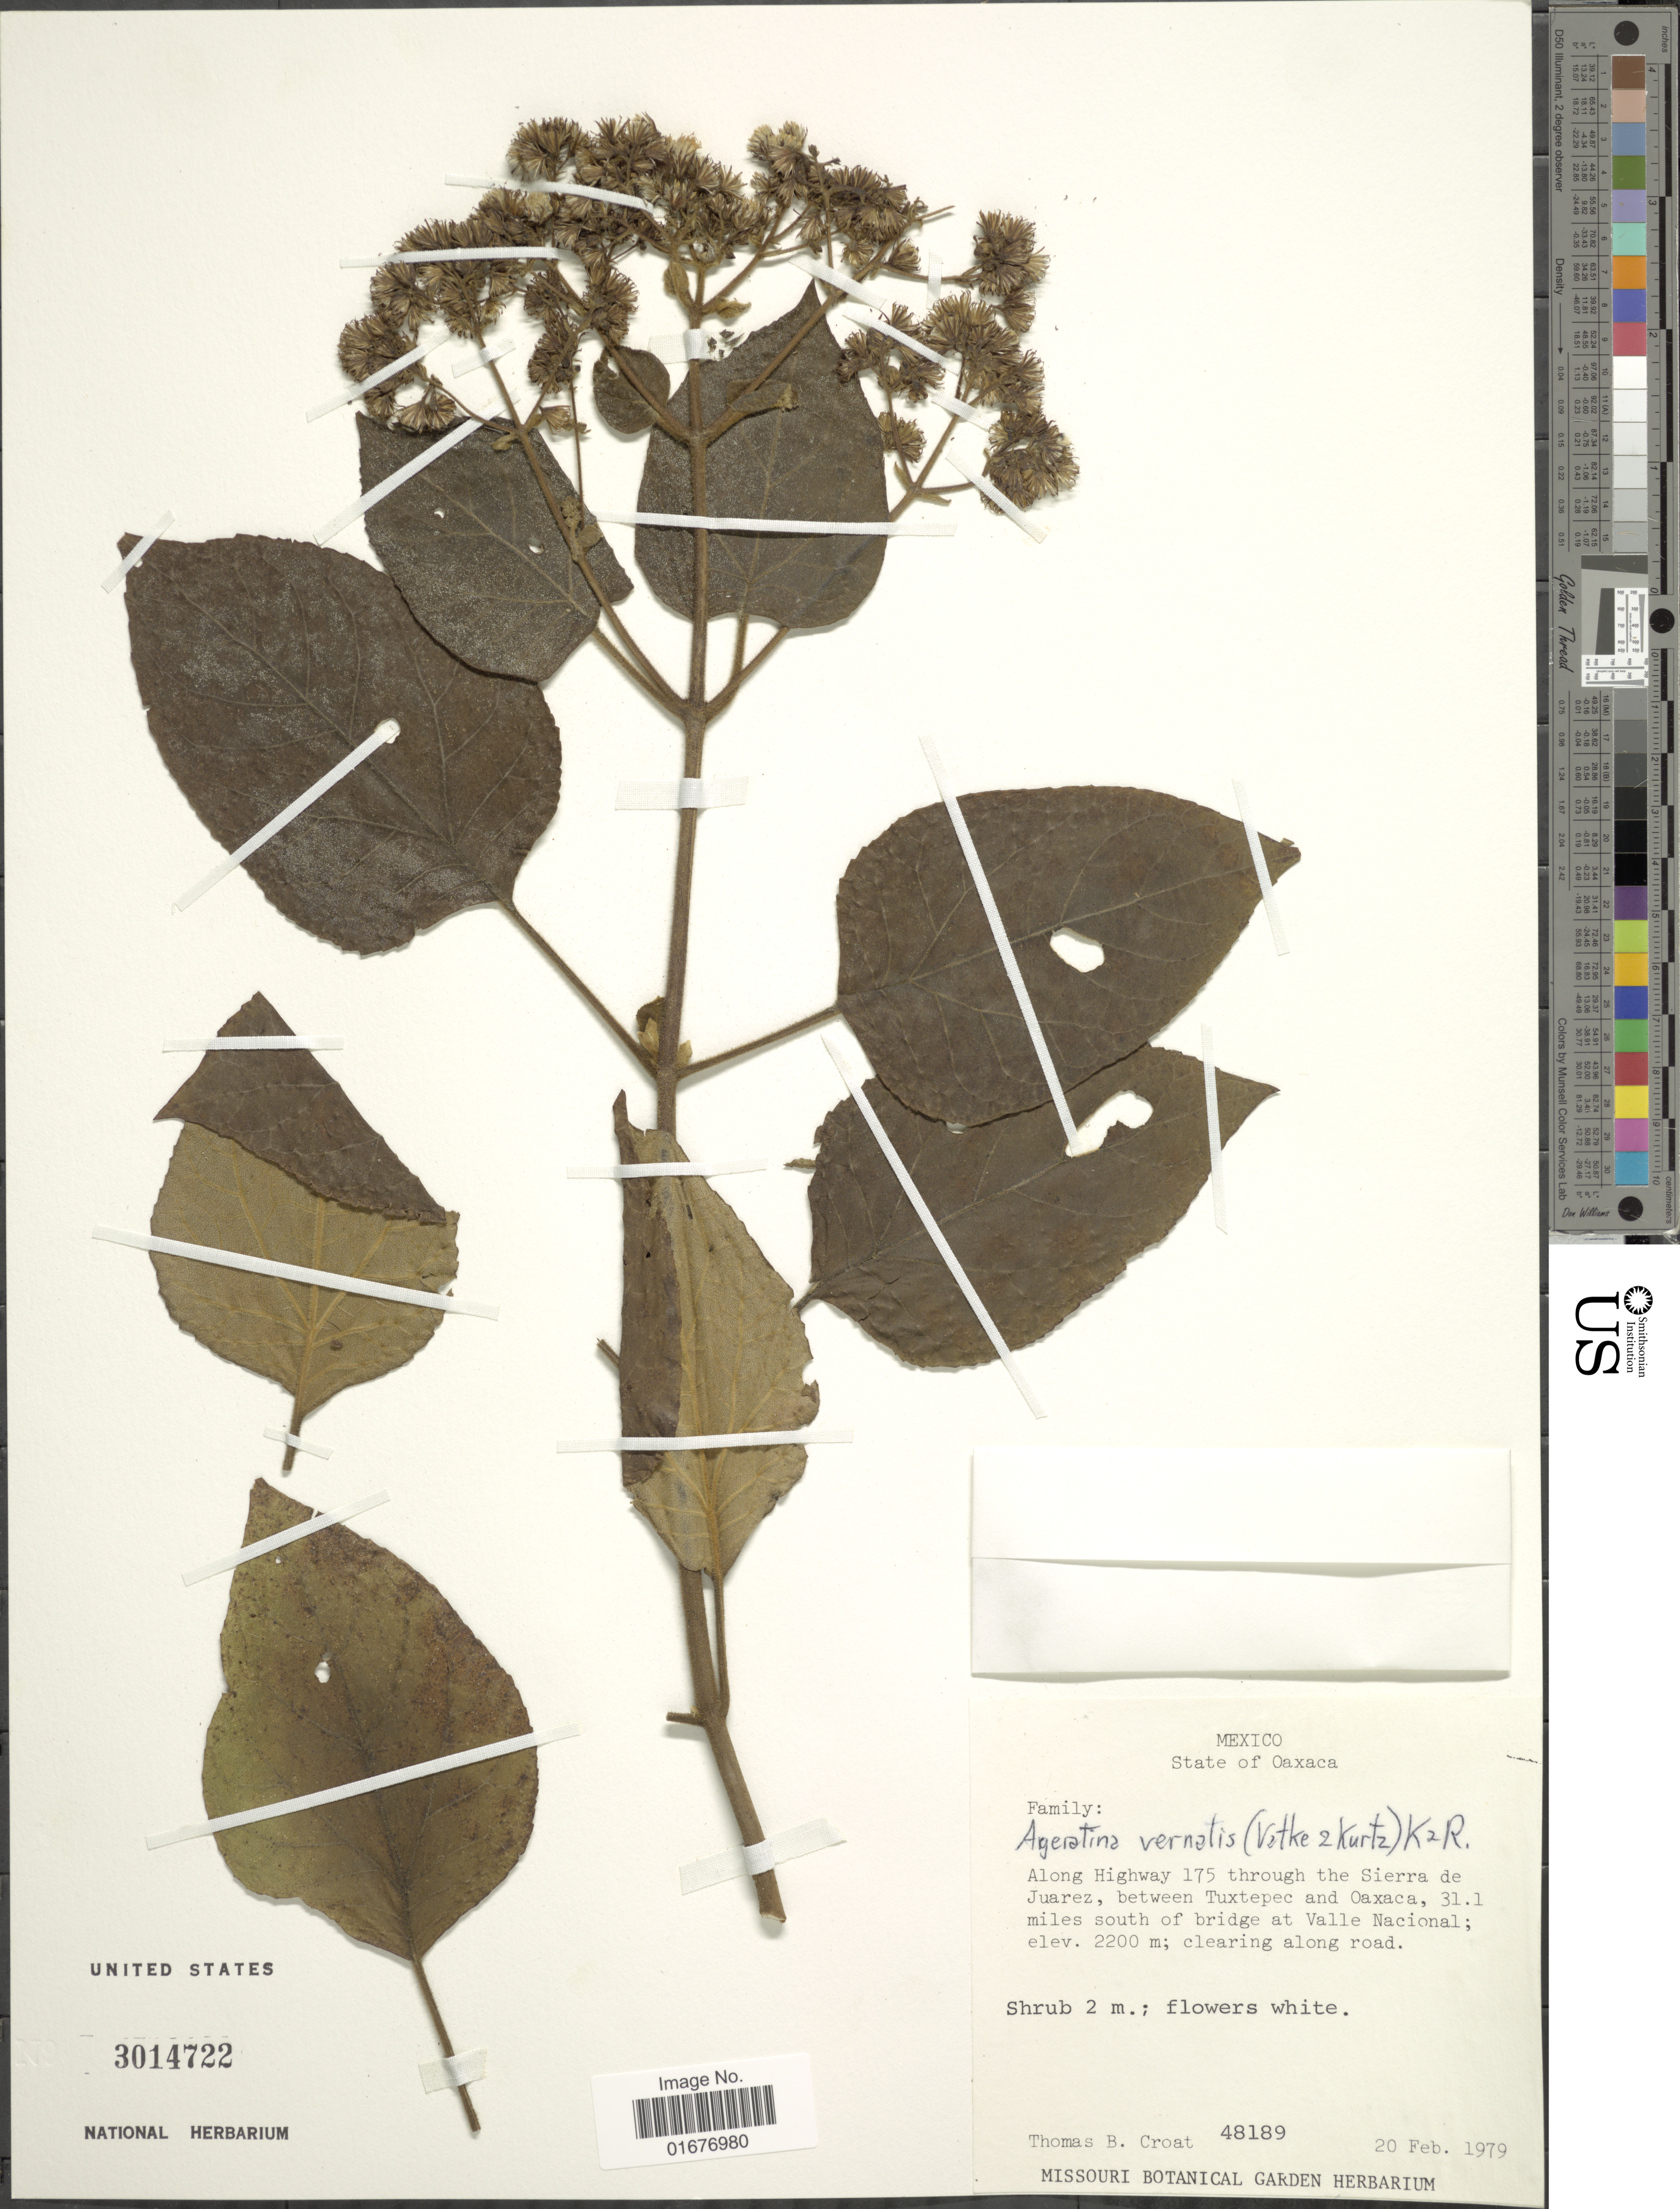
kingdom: Plantae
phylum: Tracheophyta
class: Magnoliopsida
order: Asterales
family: Asteraceae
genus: Ageratina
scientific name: Ageratina vernalis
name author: (Vatke & Kurtz) R.M. King & H. Rob.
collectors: T. B. Croat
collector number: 48189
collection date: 1979-02-20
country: Mexico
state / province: Oaxaca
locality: Along Highway 175 through the Sierra de Juarez, between Tuxtepec and Oaxaca, 31.1 miles south of bridge at Valle Nacional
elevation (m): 2200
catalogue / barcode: US 3014722